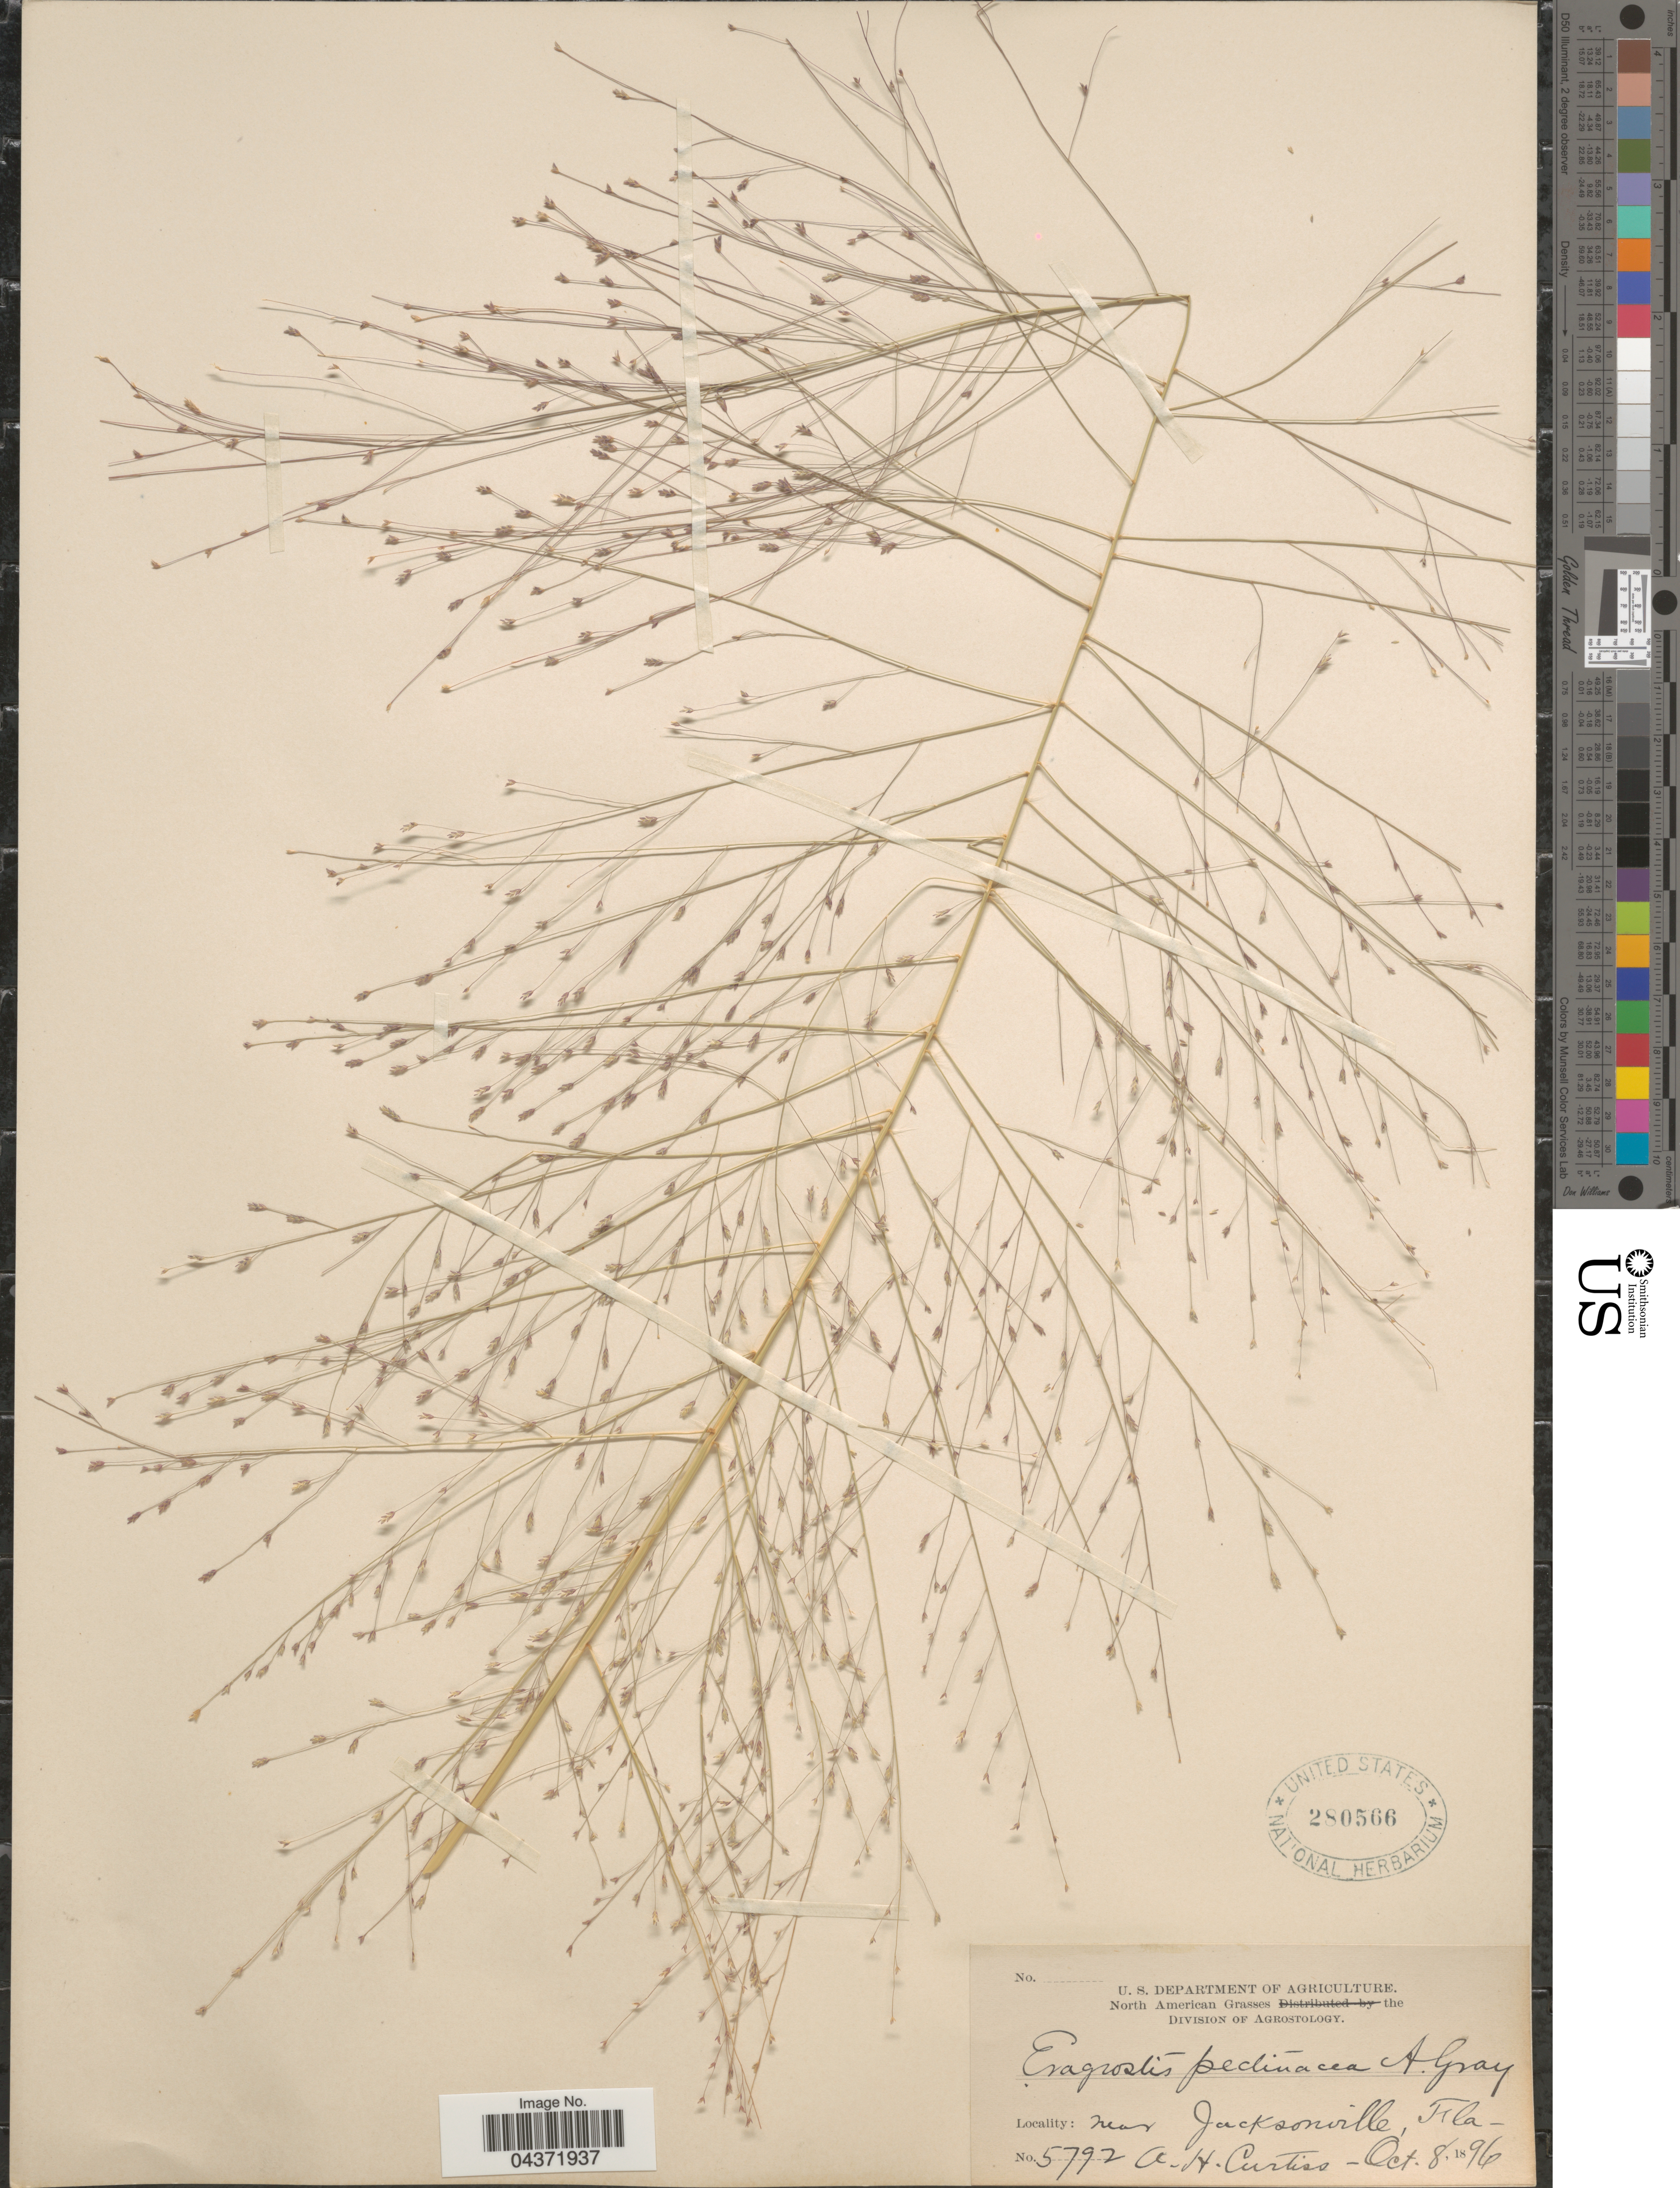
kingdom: Plantae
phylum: Tracheophyta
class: Liliopsida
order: Poales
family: Poaceae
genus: Eragrostis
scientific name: Eragrostis spectabilis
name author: (Pursh) Steud.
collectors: A. H. Curtiss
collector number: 5792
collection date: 1896-10-08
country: United States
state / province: Florida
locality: Near Jacksonville.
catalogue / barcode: US 280566